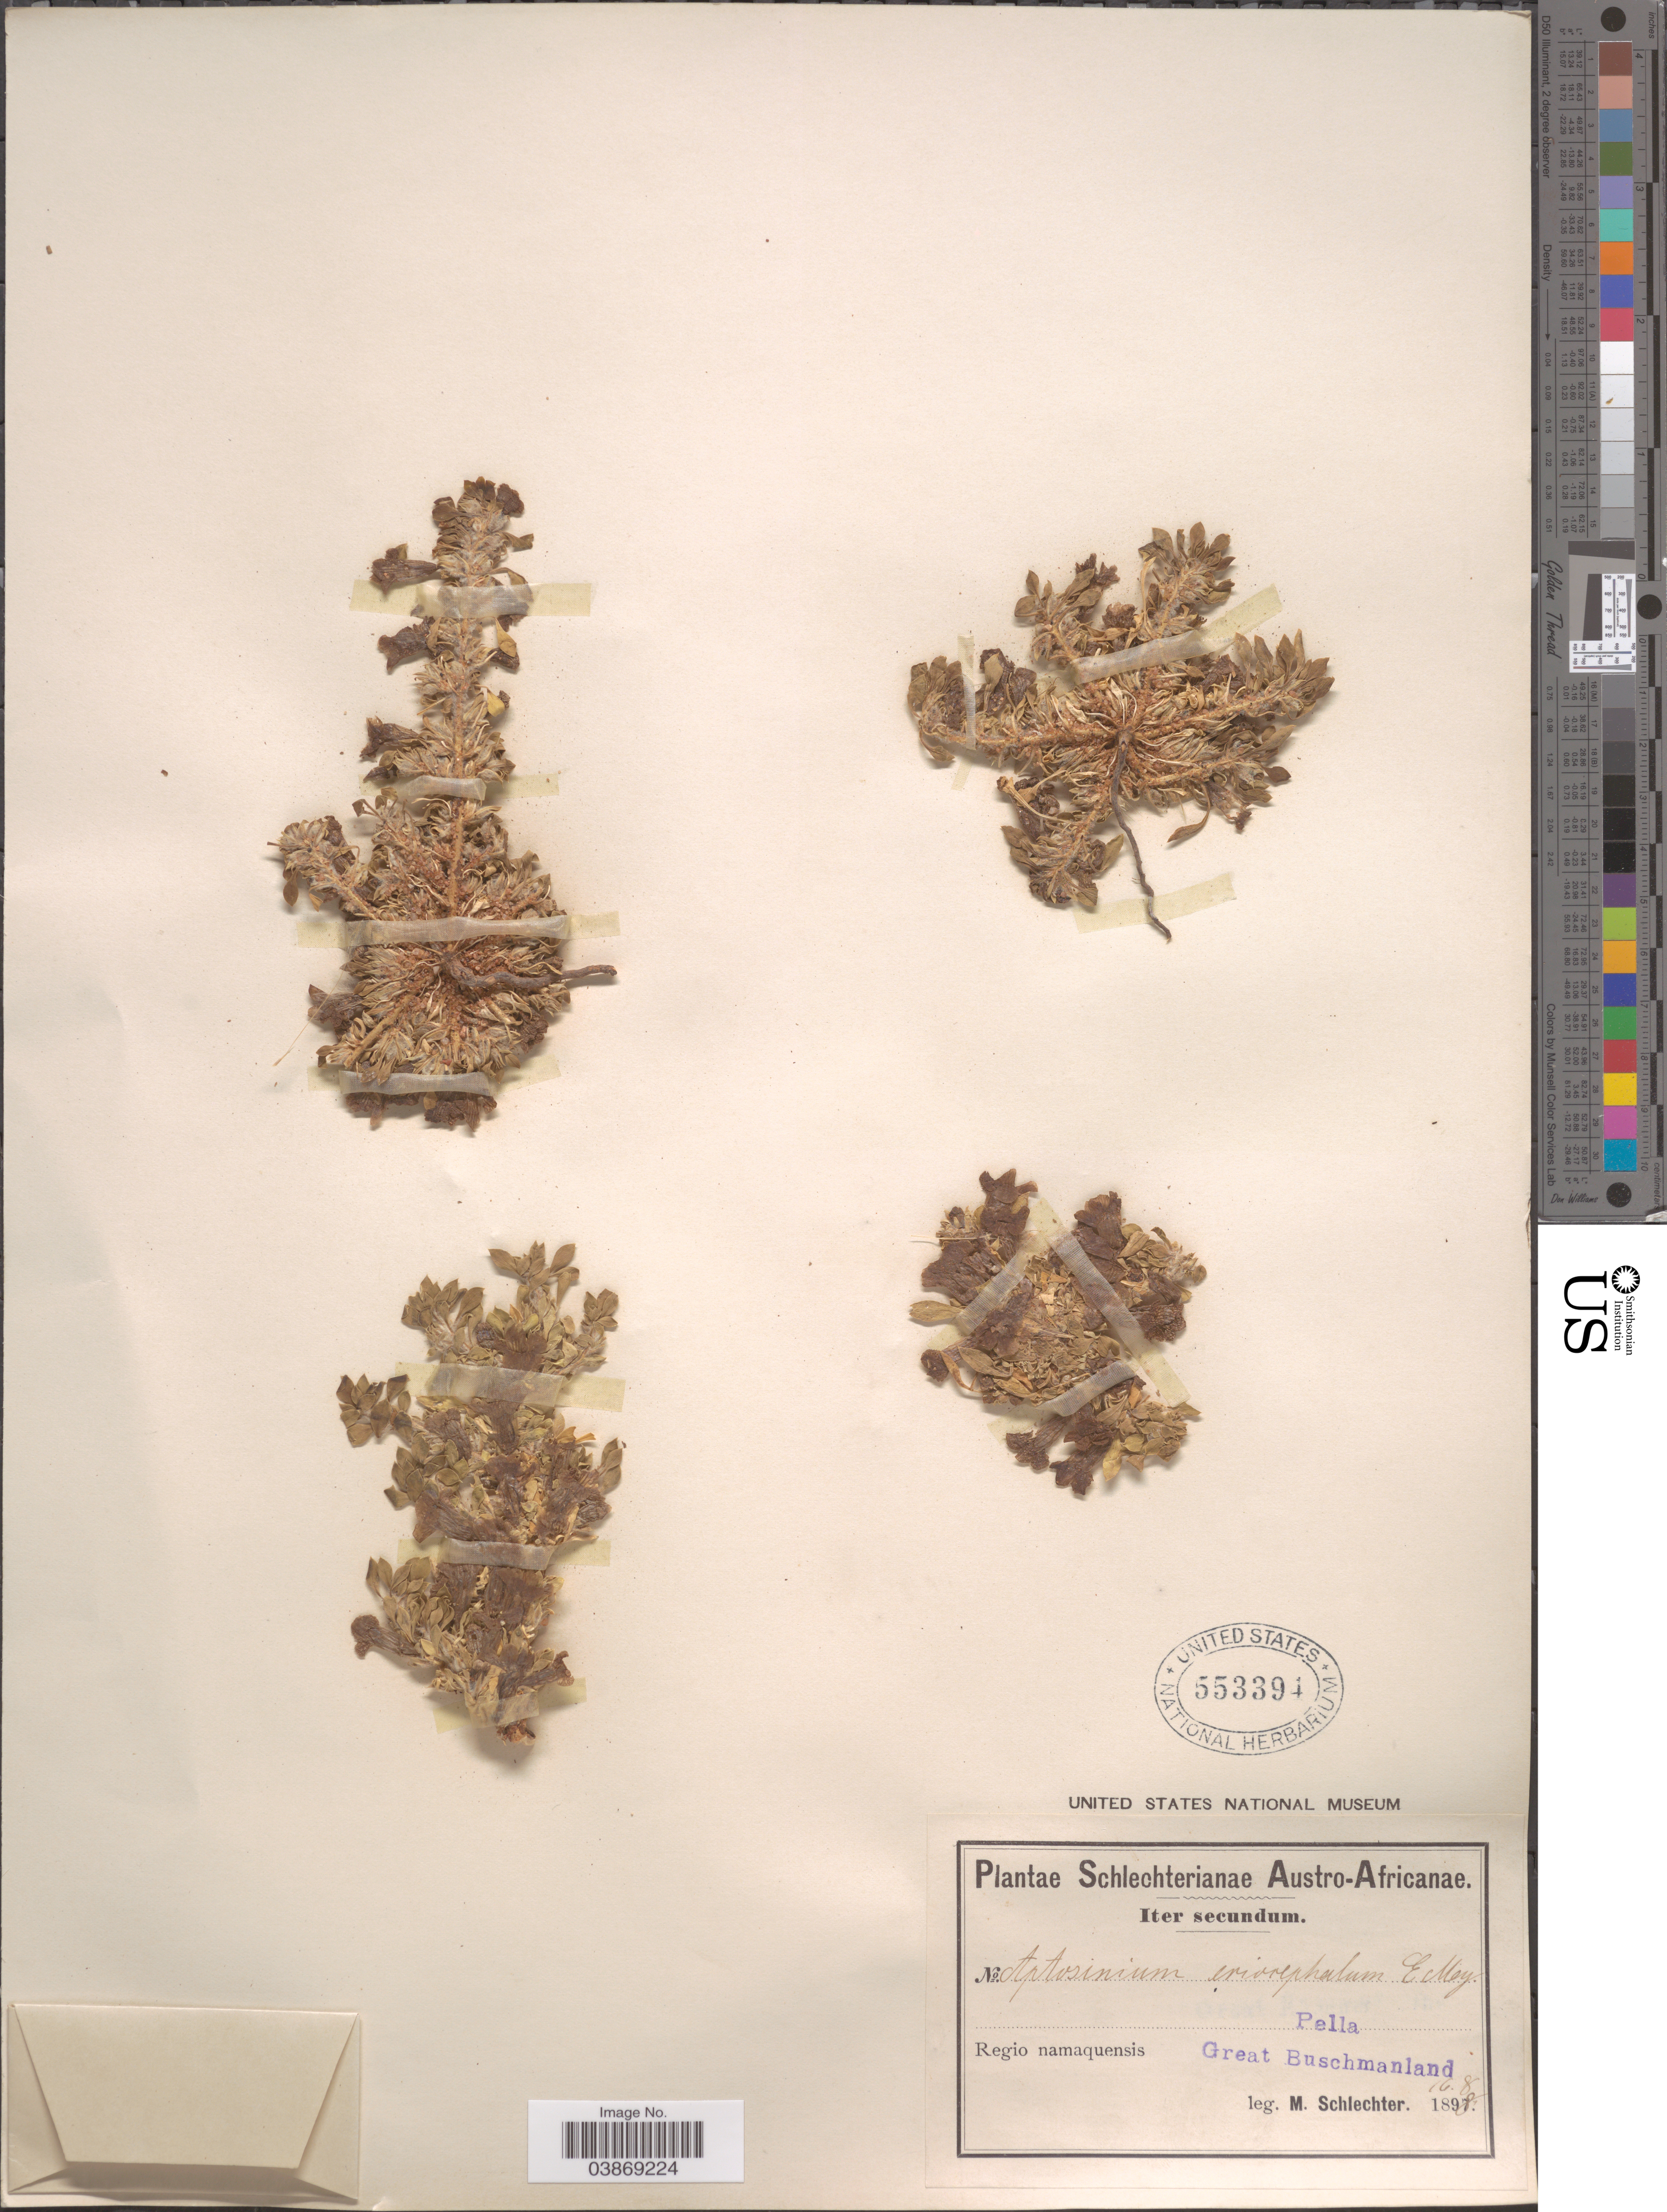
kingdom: Plantae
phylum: Tracheophyta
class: Magnoliopsida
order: Lamiales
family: Scrophulariaceae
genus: Aptosimum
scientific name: Aptosimum eriocephalum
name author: E. Mey. ex Benth.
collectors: M. Schlechter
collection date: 1898-08-16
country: South Africa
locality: Austro-Africanae. Regio namaquensis. Pella Great Buschmanland.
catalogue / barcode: US 553394